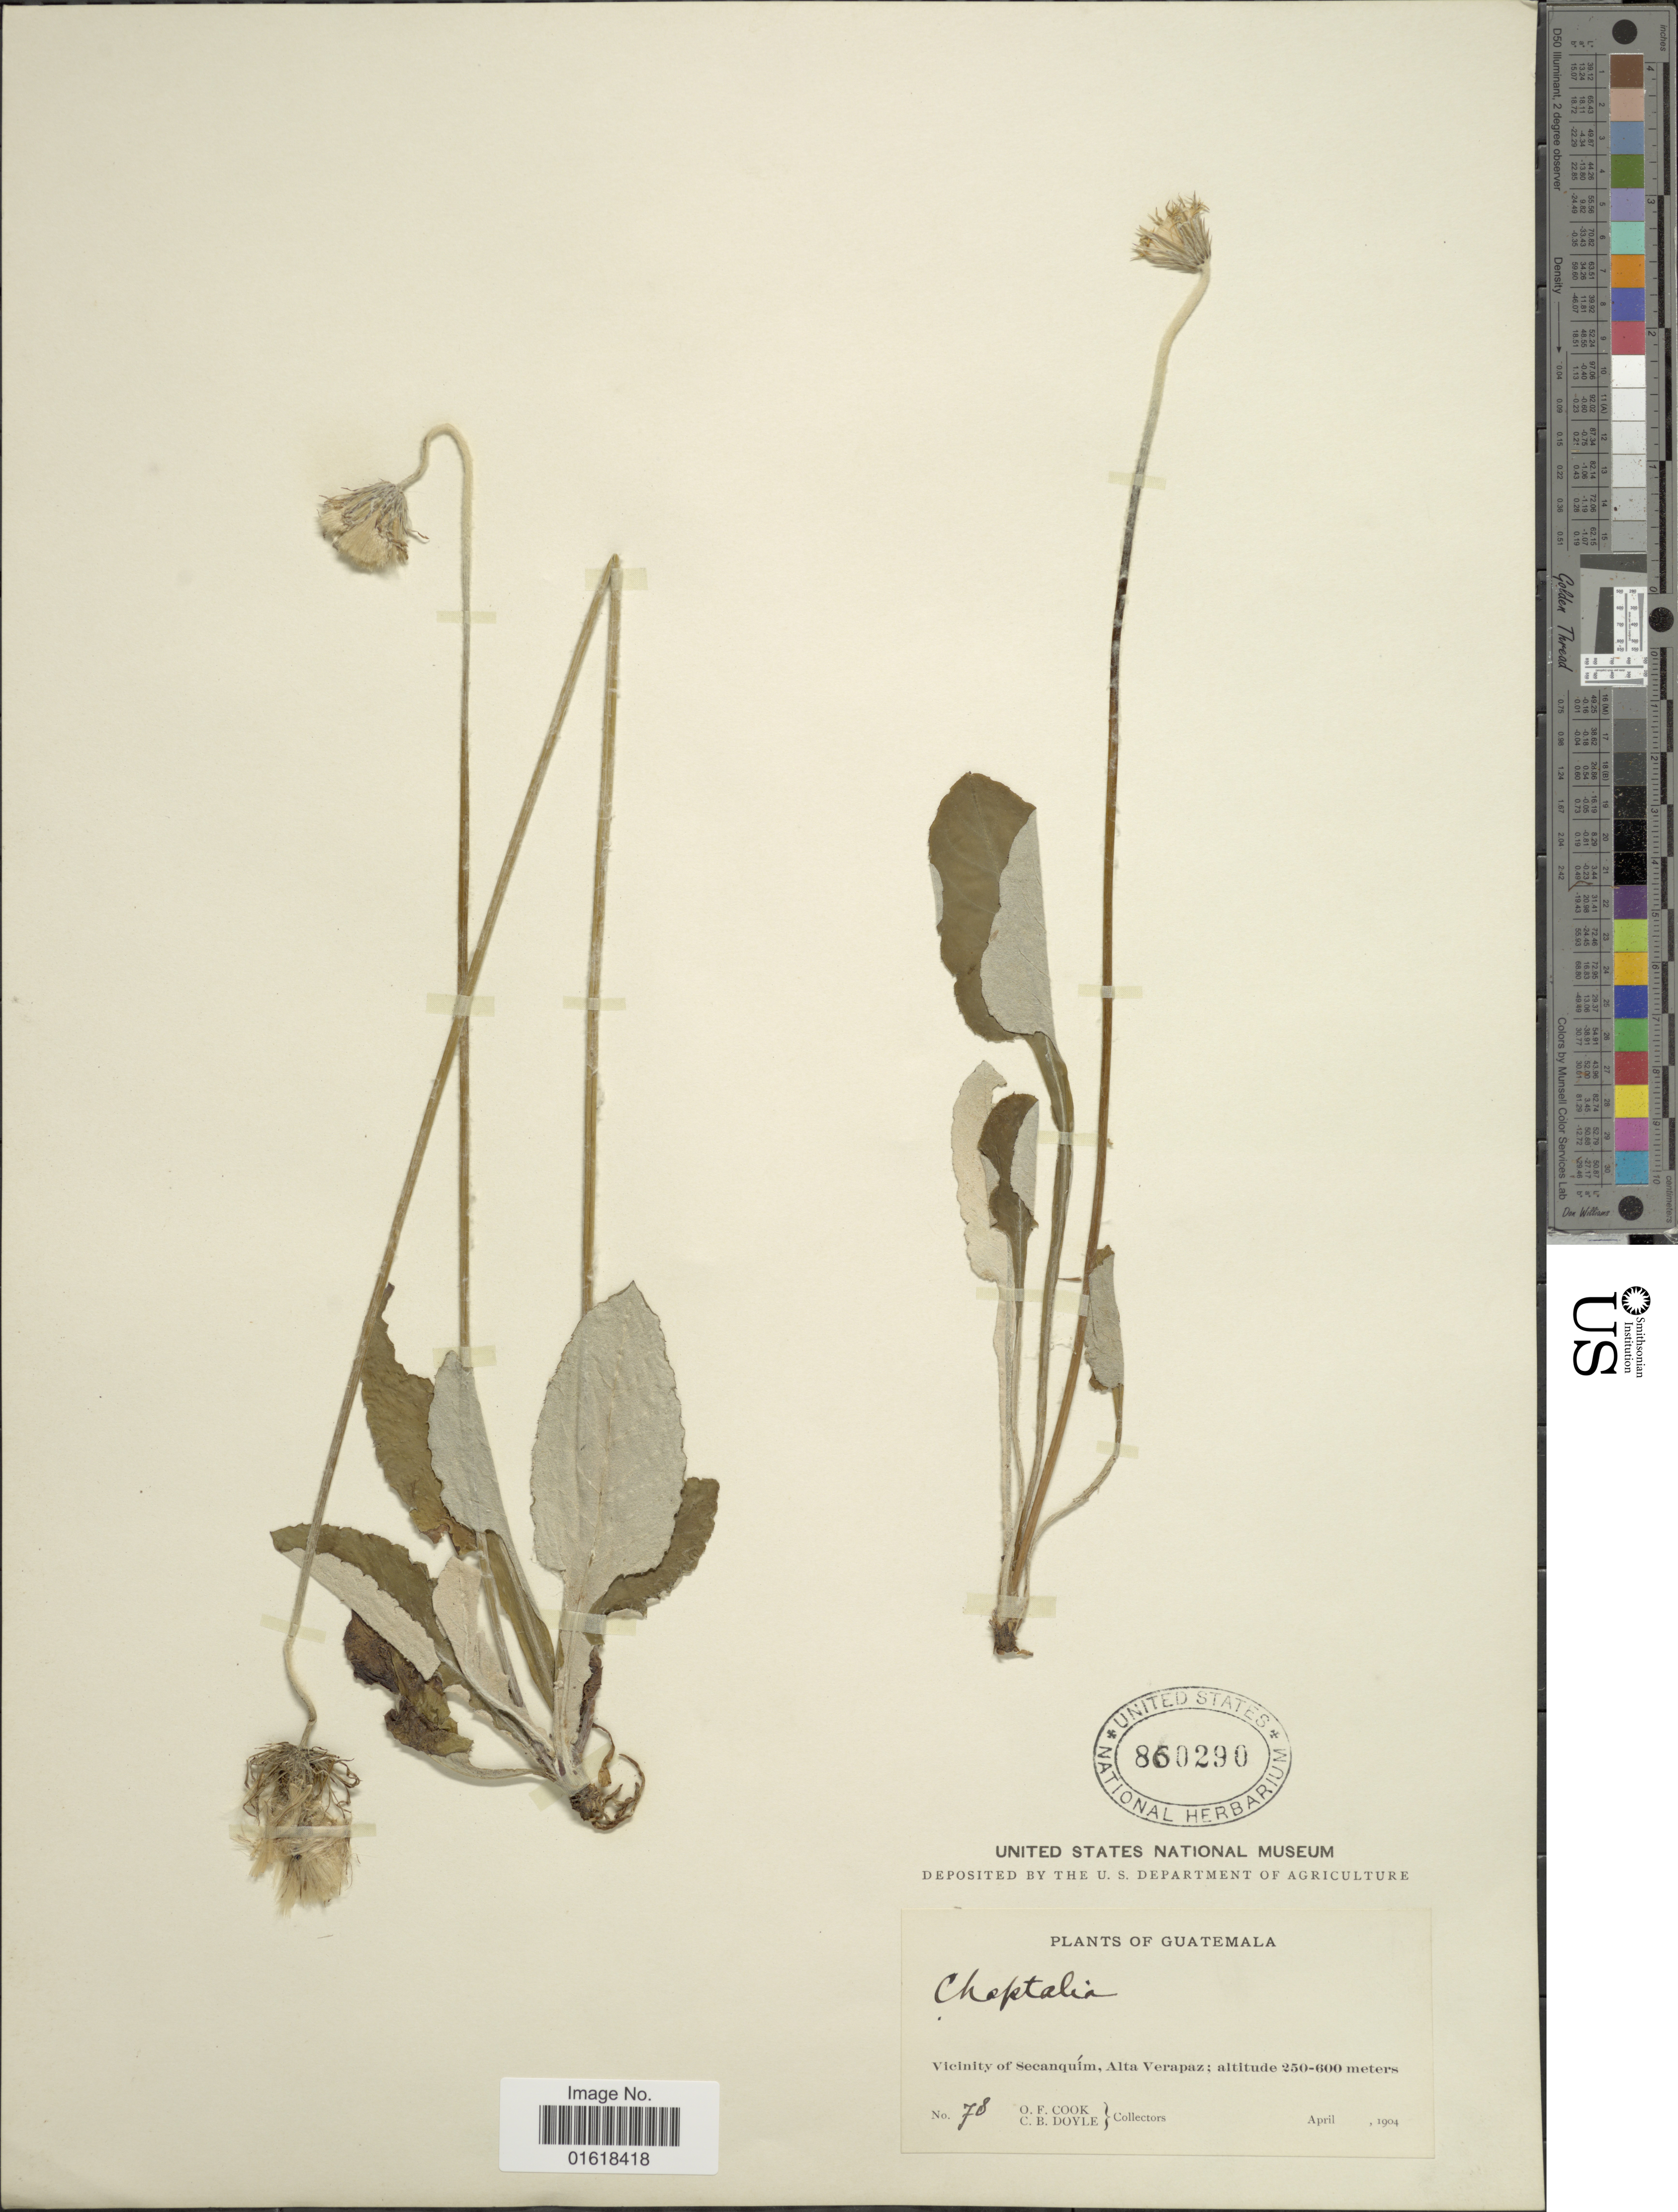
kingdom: Plantae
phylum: Tracheophyta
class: Magnoliopsida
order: Asterales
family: Asteraceae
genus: Chaptalia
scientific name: Chaptalia nutans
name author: (L.) Pol.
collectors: O. F. Cook & C. Doyle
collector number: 78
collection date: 1904-04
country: Guatemala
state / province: Alta Verapaz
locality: Vicinity of Secangúim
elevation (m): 250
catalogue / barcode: US 860290